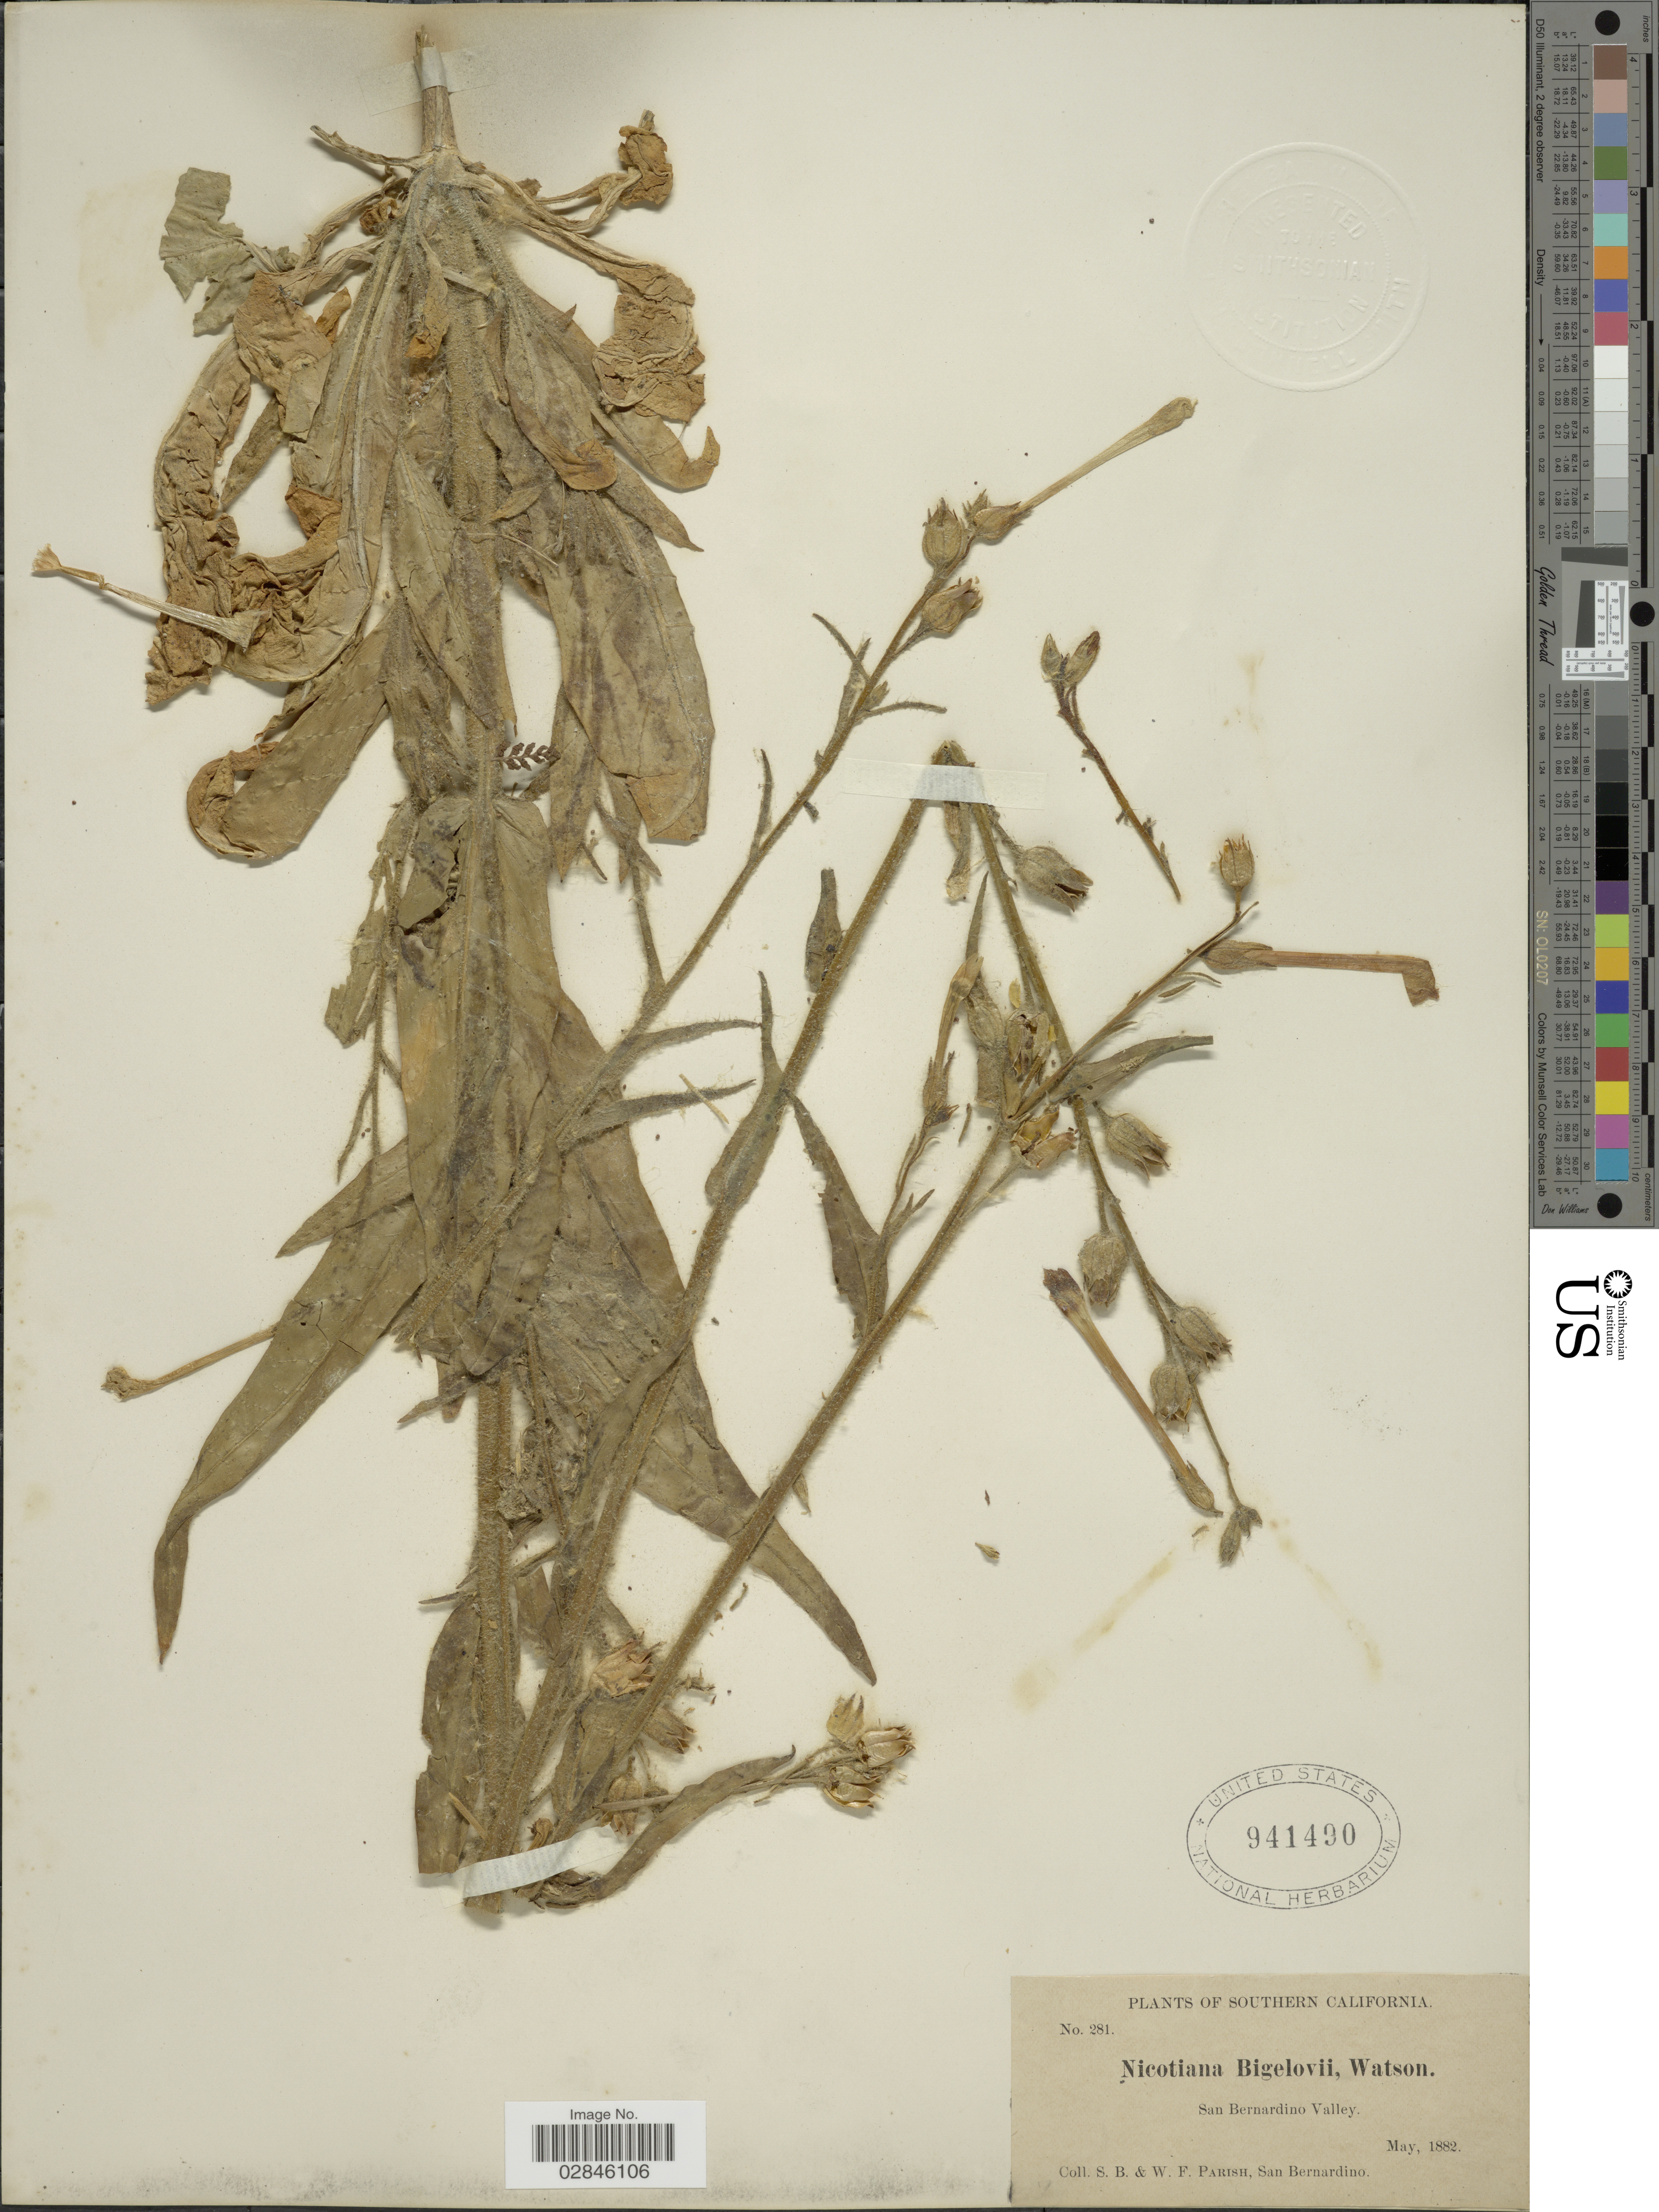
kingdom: Plantae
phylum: Tracheophyta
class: Magnoliopsida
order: Solanales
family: Solanaceae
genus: Nicotiana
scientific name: Nicotiana bigelovii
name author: S. Watson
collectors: S. B. Parish & W. F. Parish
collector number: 281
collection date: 1882-05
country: United States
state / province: California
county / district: San Bernardino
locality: Southern California. San Bernardino Valley.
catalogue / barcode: US 941490